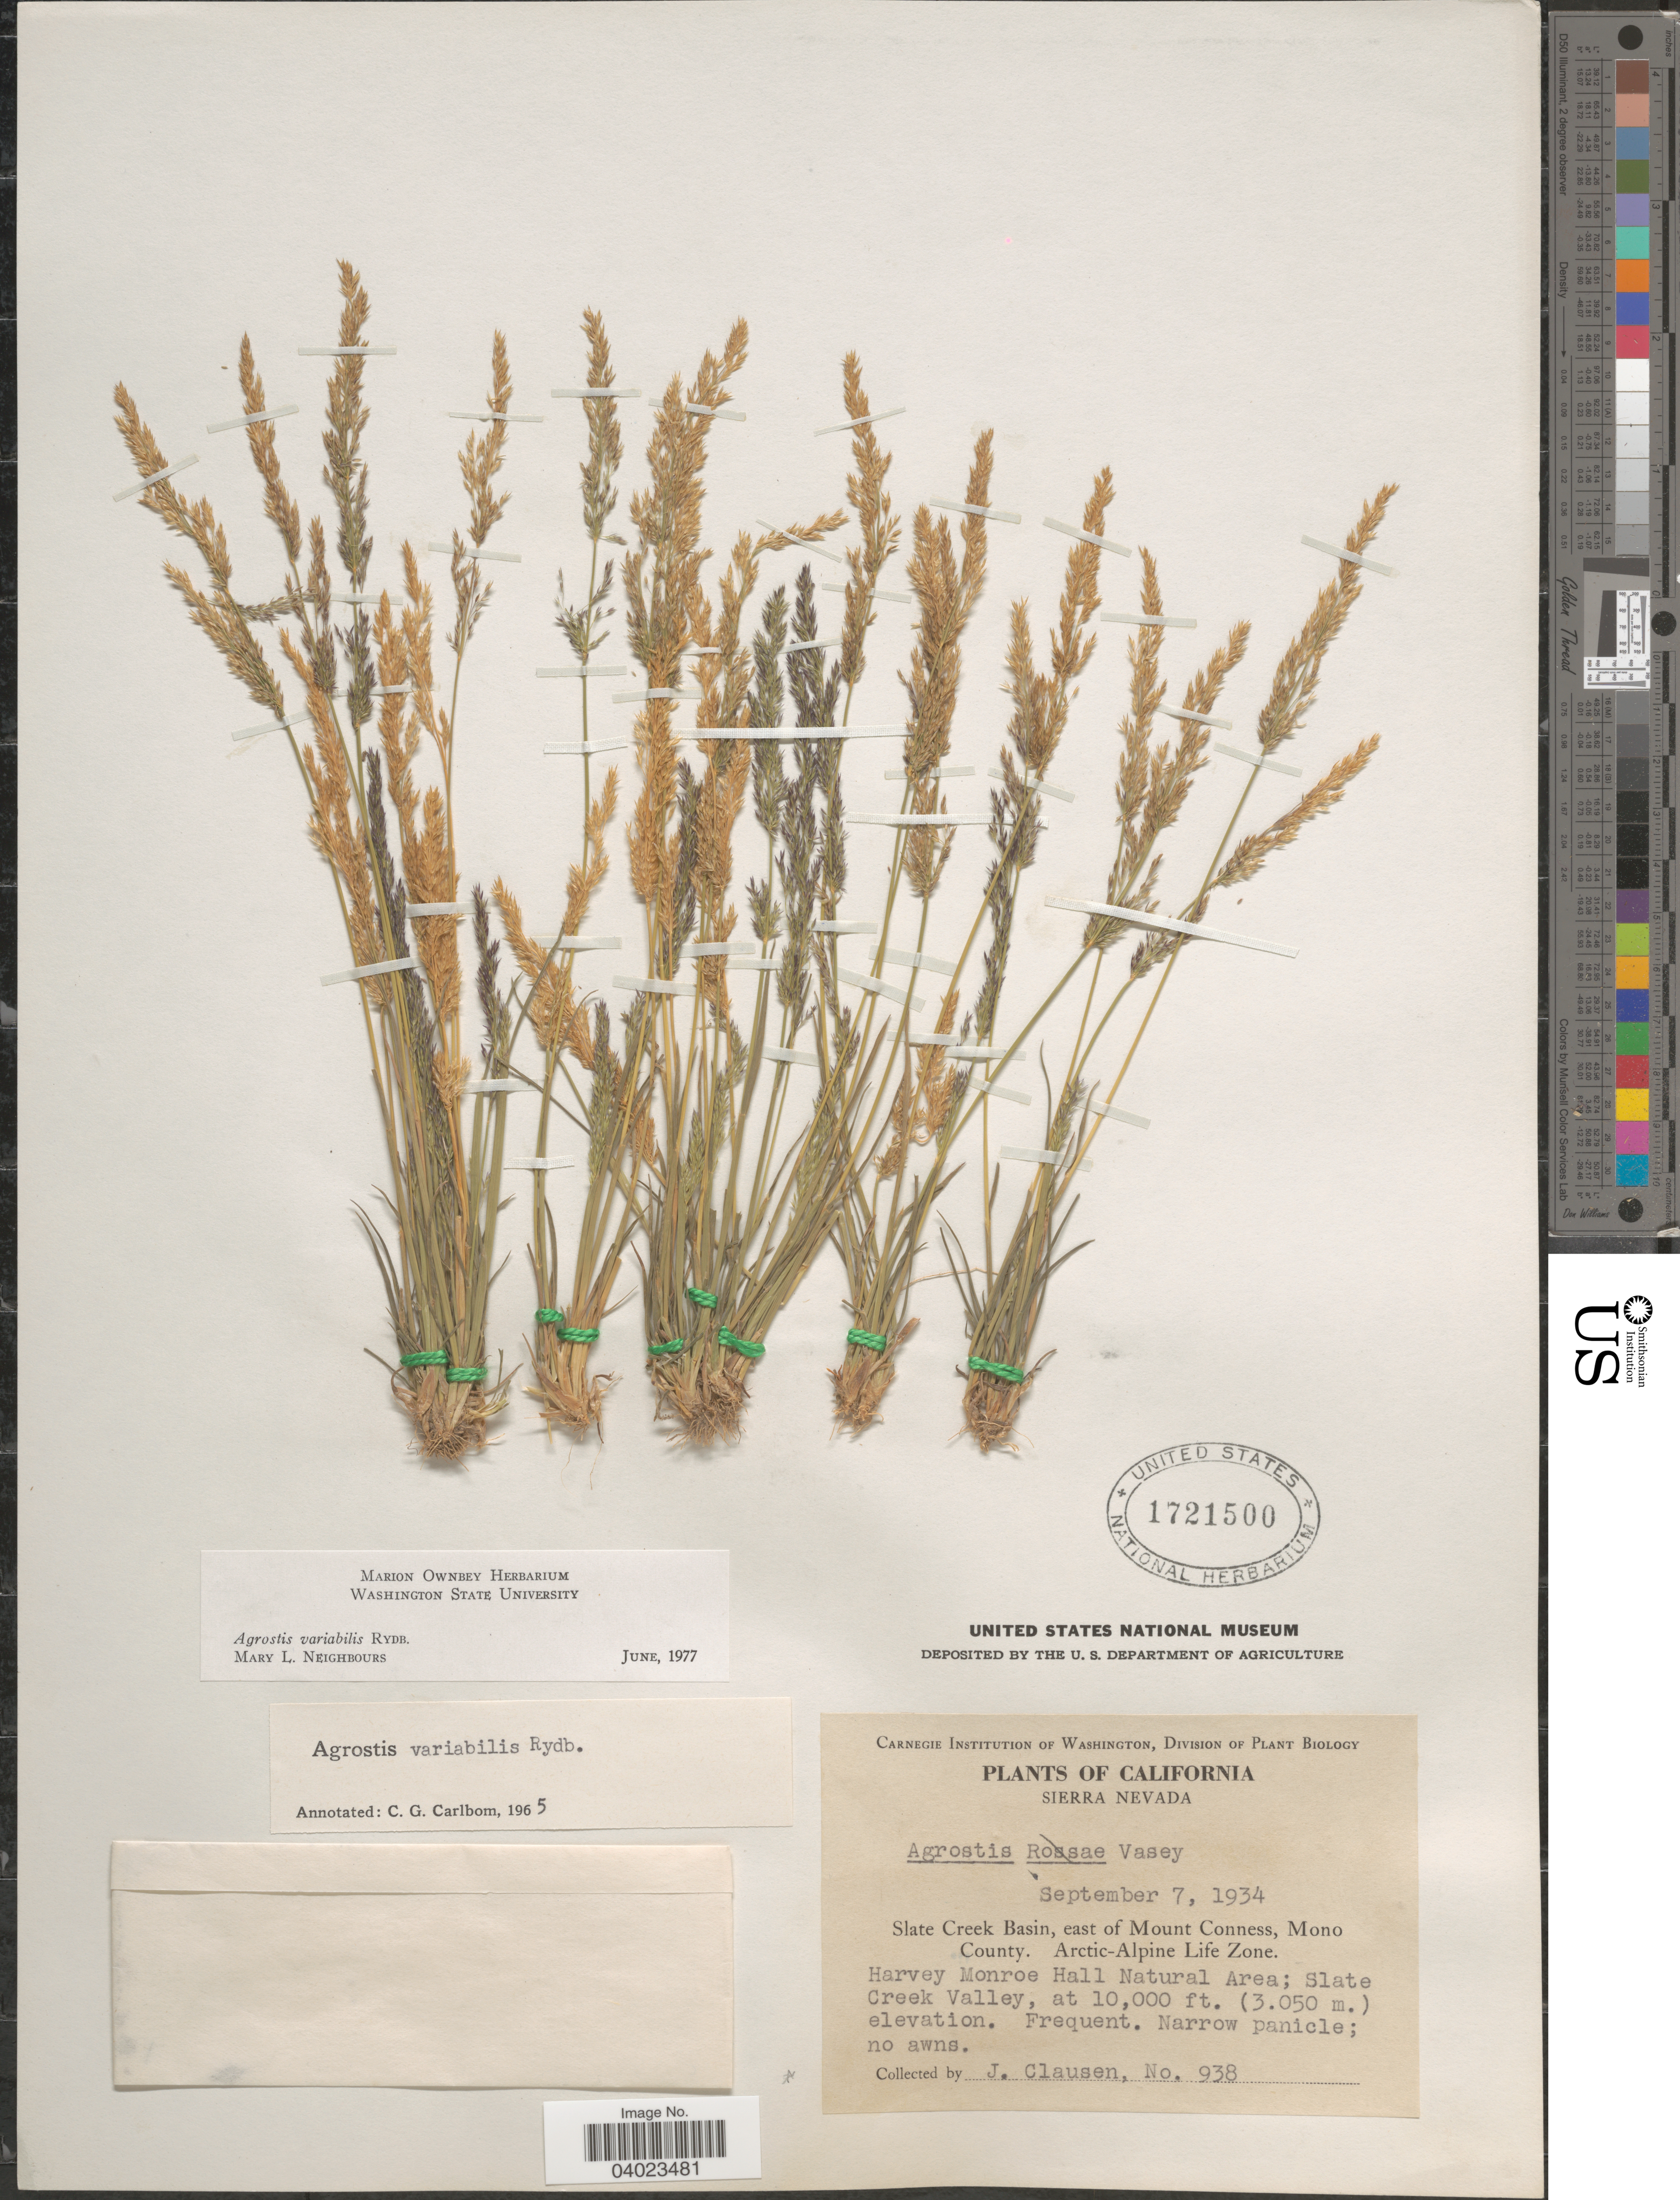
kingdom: Plantae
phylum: Tracheophyta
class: Liliopsida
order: Poales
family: Poaceae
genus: Agrostis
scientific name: Agrostis variabilis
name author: Rydb.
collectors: J. Clausen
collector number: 938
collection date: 1934-09-07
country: United States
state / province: California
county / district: Mono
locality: Sierra Nevada. Slate Creek Basin, east of Mount Conness, Mono County. Arctic-Alpine Life Zone. Harvey Monroe Hall Natural Area; Slate Creek Valley.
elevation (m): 3048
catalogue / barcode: US 1721500